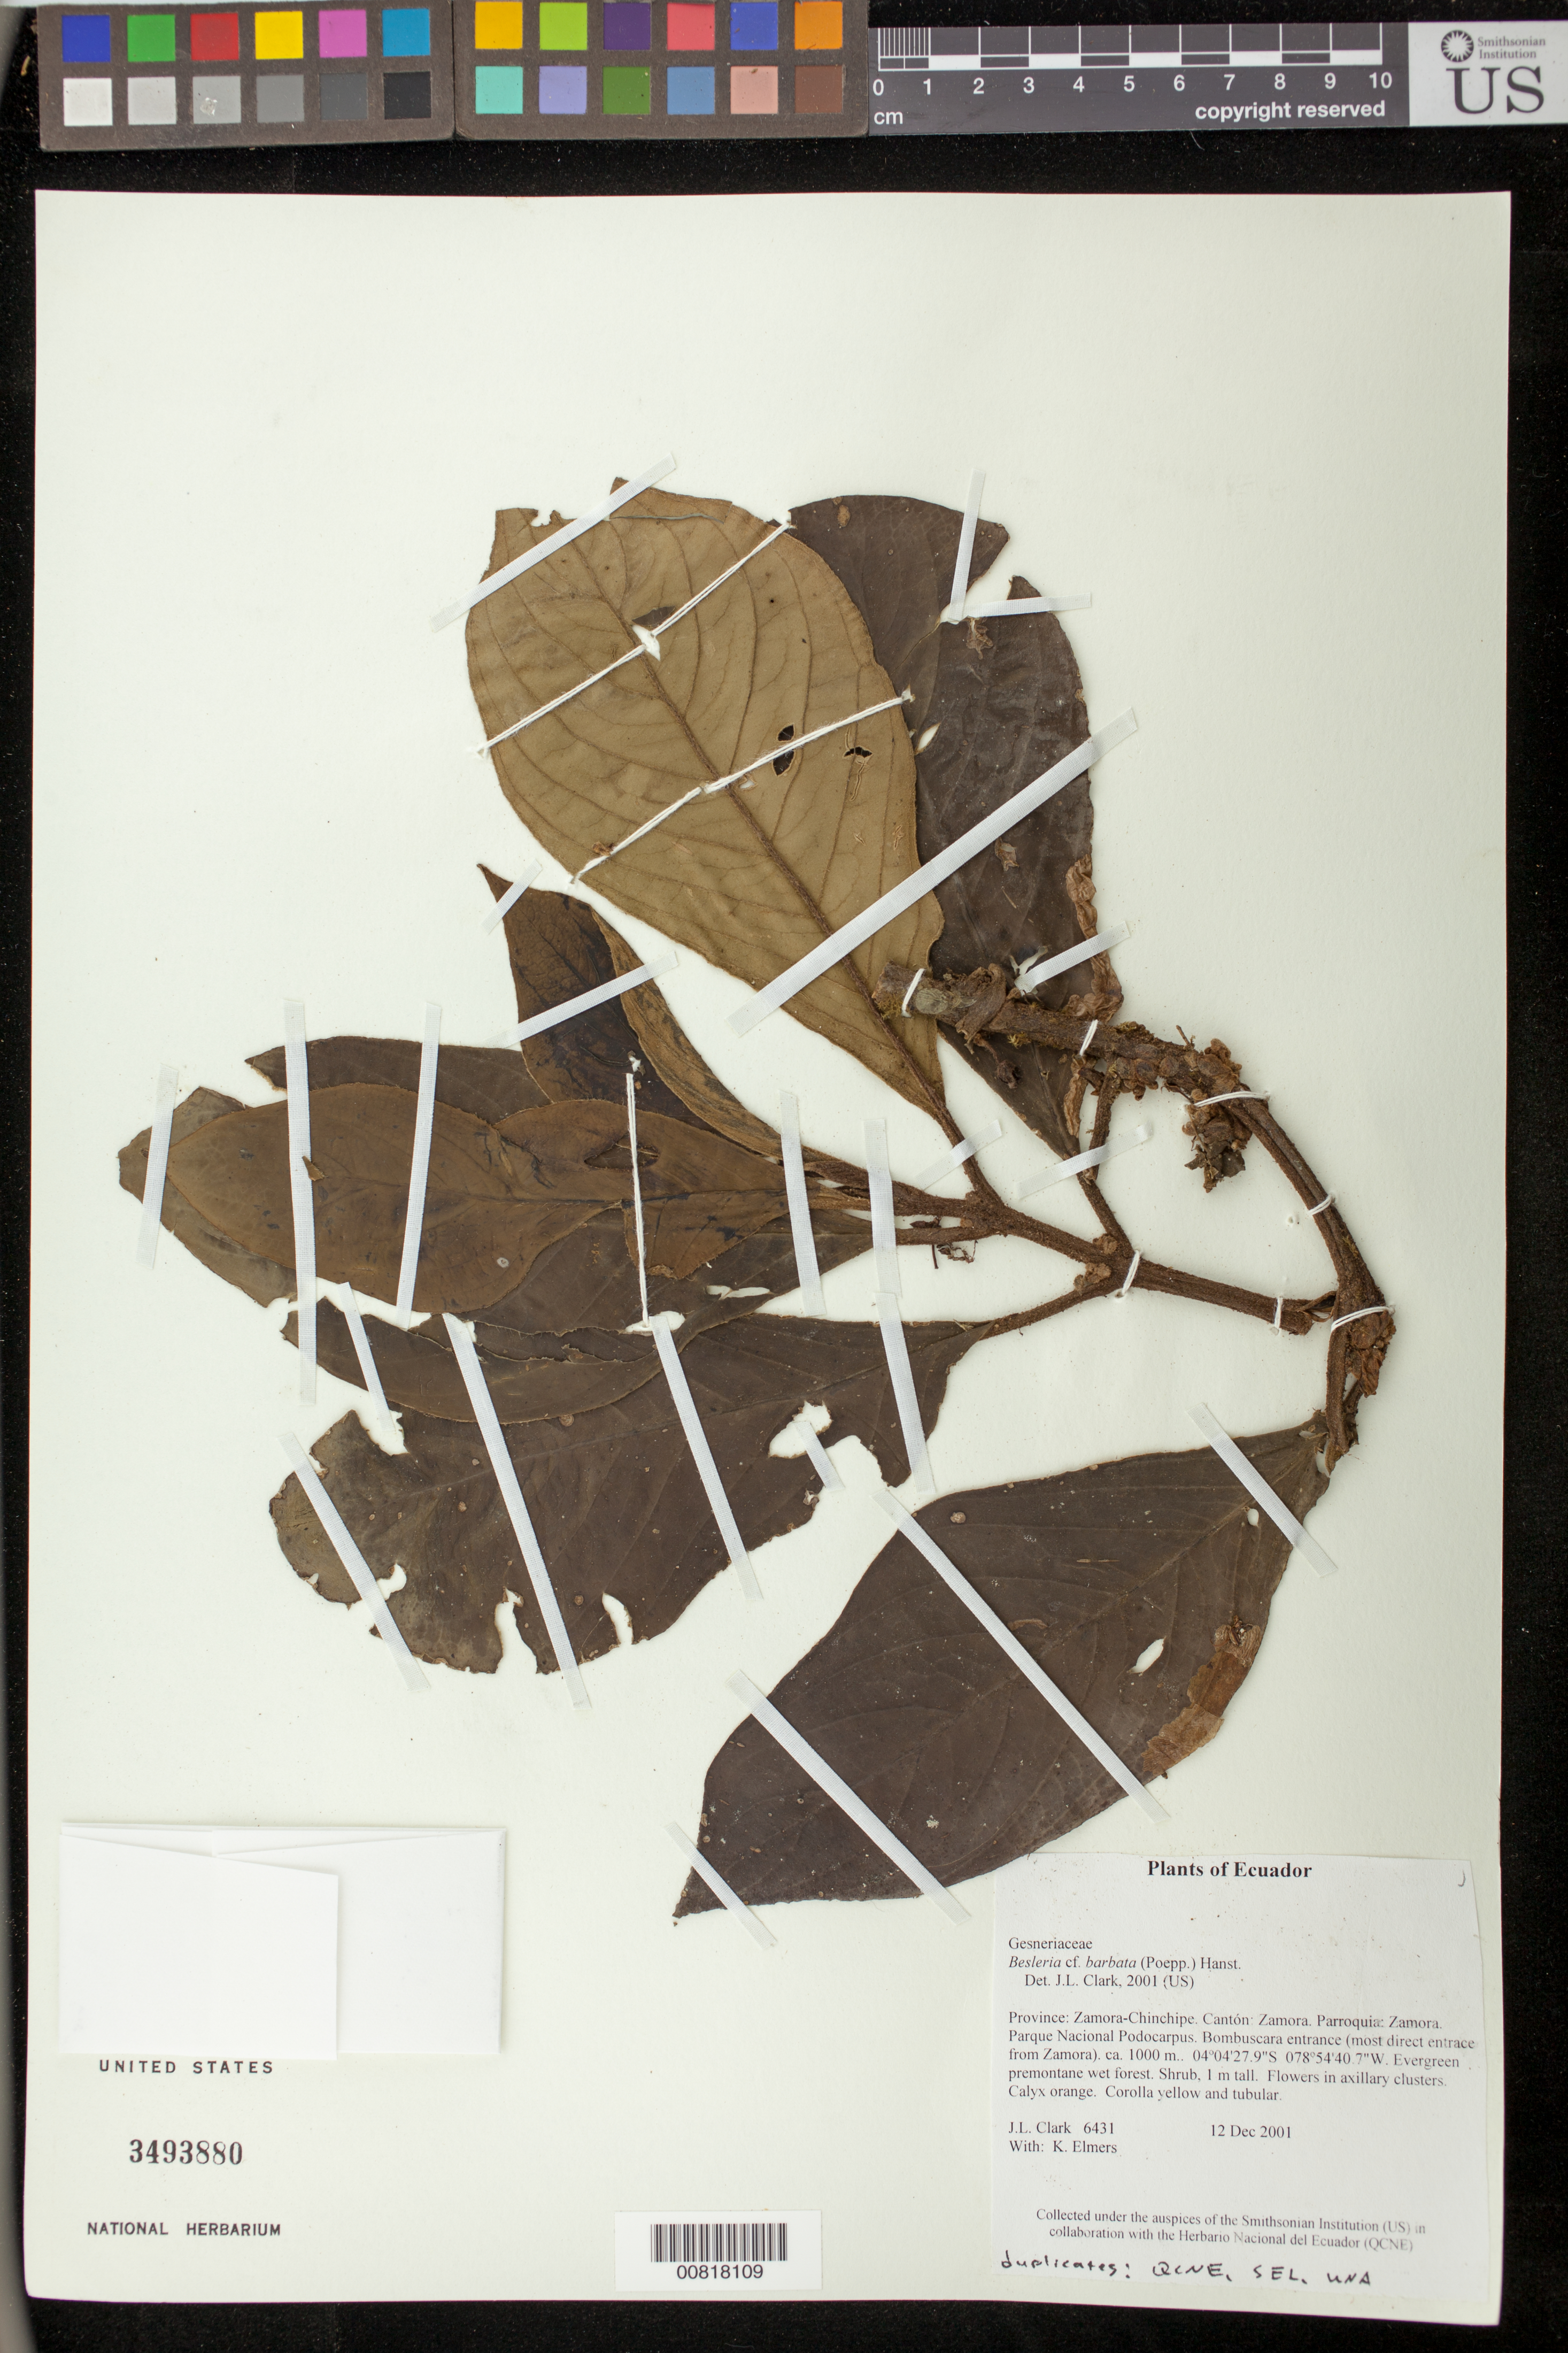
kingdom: Plantae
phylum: Tracheophyta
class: Magnoliopsida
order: Lamiales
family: Gesneriaceae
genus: Besleria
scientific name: Besleria barbata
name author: (Poepp.) Hanst.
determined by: Clark, J. L., (SEL), The Marie Selby Botanical Garden (UNITED STATES)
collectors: J. L. Clark & K. Elmers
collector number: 6431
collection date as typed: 12 Dec 2001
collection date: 2001-12-12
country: Ecuador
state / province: Zamora-Chinchipe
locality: Zamora. Parroquia: Zamora. Parque Nacional Podocarpus. Bombuscara entrance (most direct entrace from Zamora).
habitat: Evergreen premontane wet forest.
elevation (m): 1000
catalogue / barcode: US 3493880